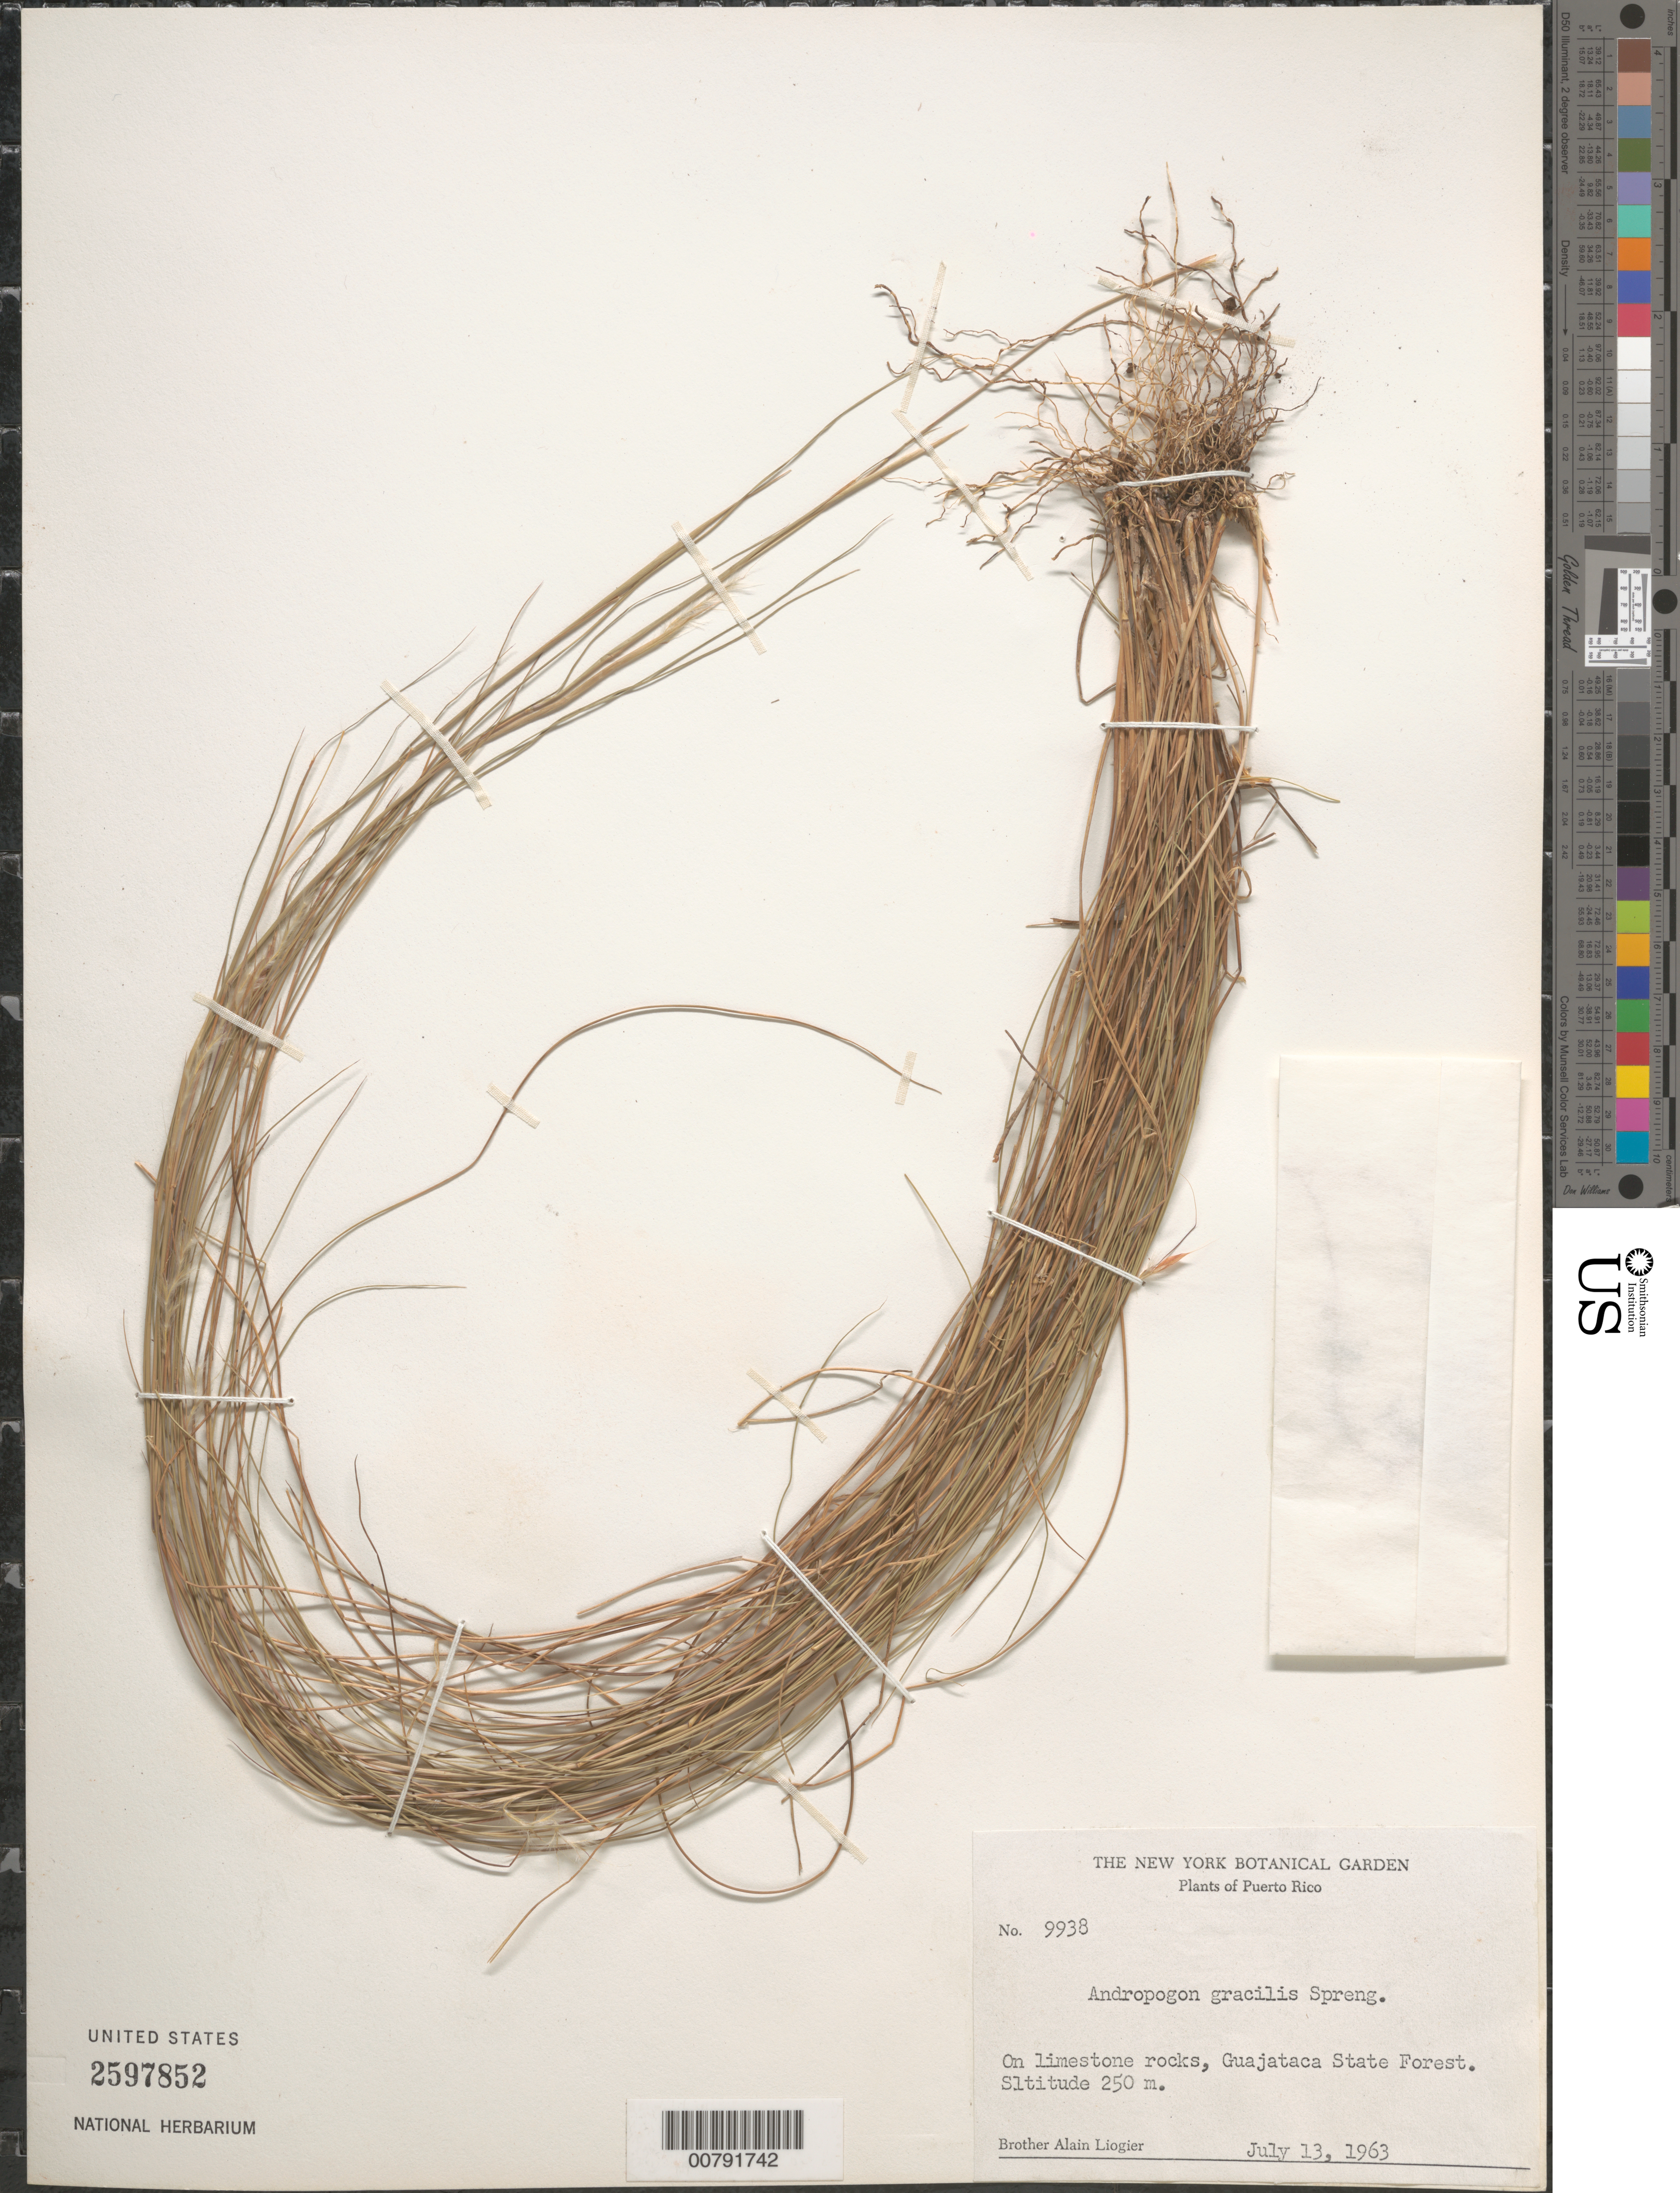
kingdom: Plantae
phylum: Tracheophyta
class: Liliopsida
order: Poales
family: Poaceae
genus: Schizachyrium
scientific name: Schizachyrium gracile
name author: (Spreng.) Nash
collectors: A. H. Liogier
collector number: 9938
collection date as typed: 13 Jul 1963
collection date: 1963-07-13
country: Puerto Rico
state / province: Quebradillas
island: Puerto Rico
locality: Guajataca State Forest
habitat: On limestone rocks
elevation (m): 250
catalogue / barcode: US 2597852